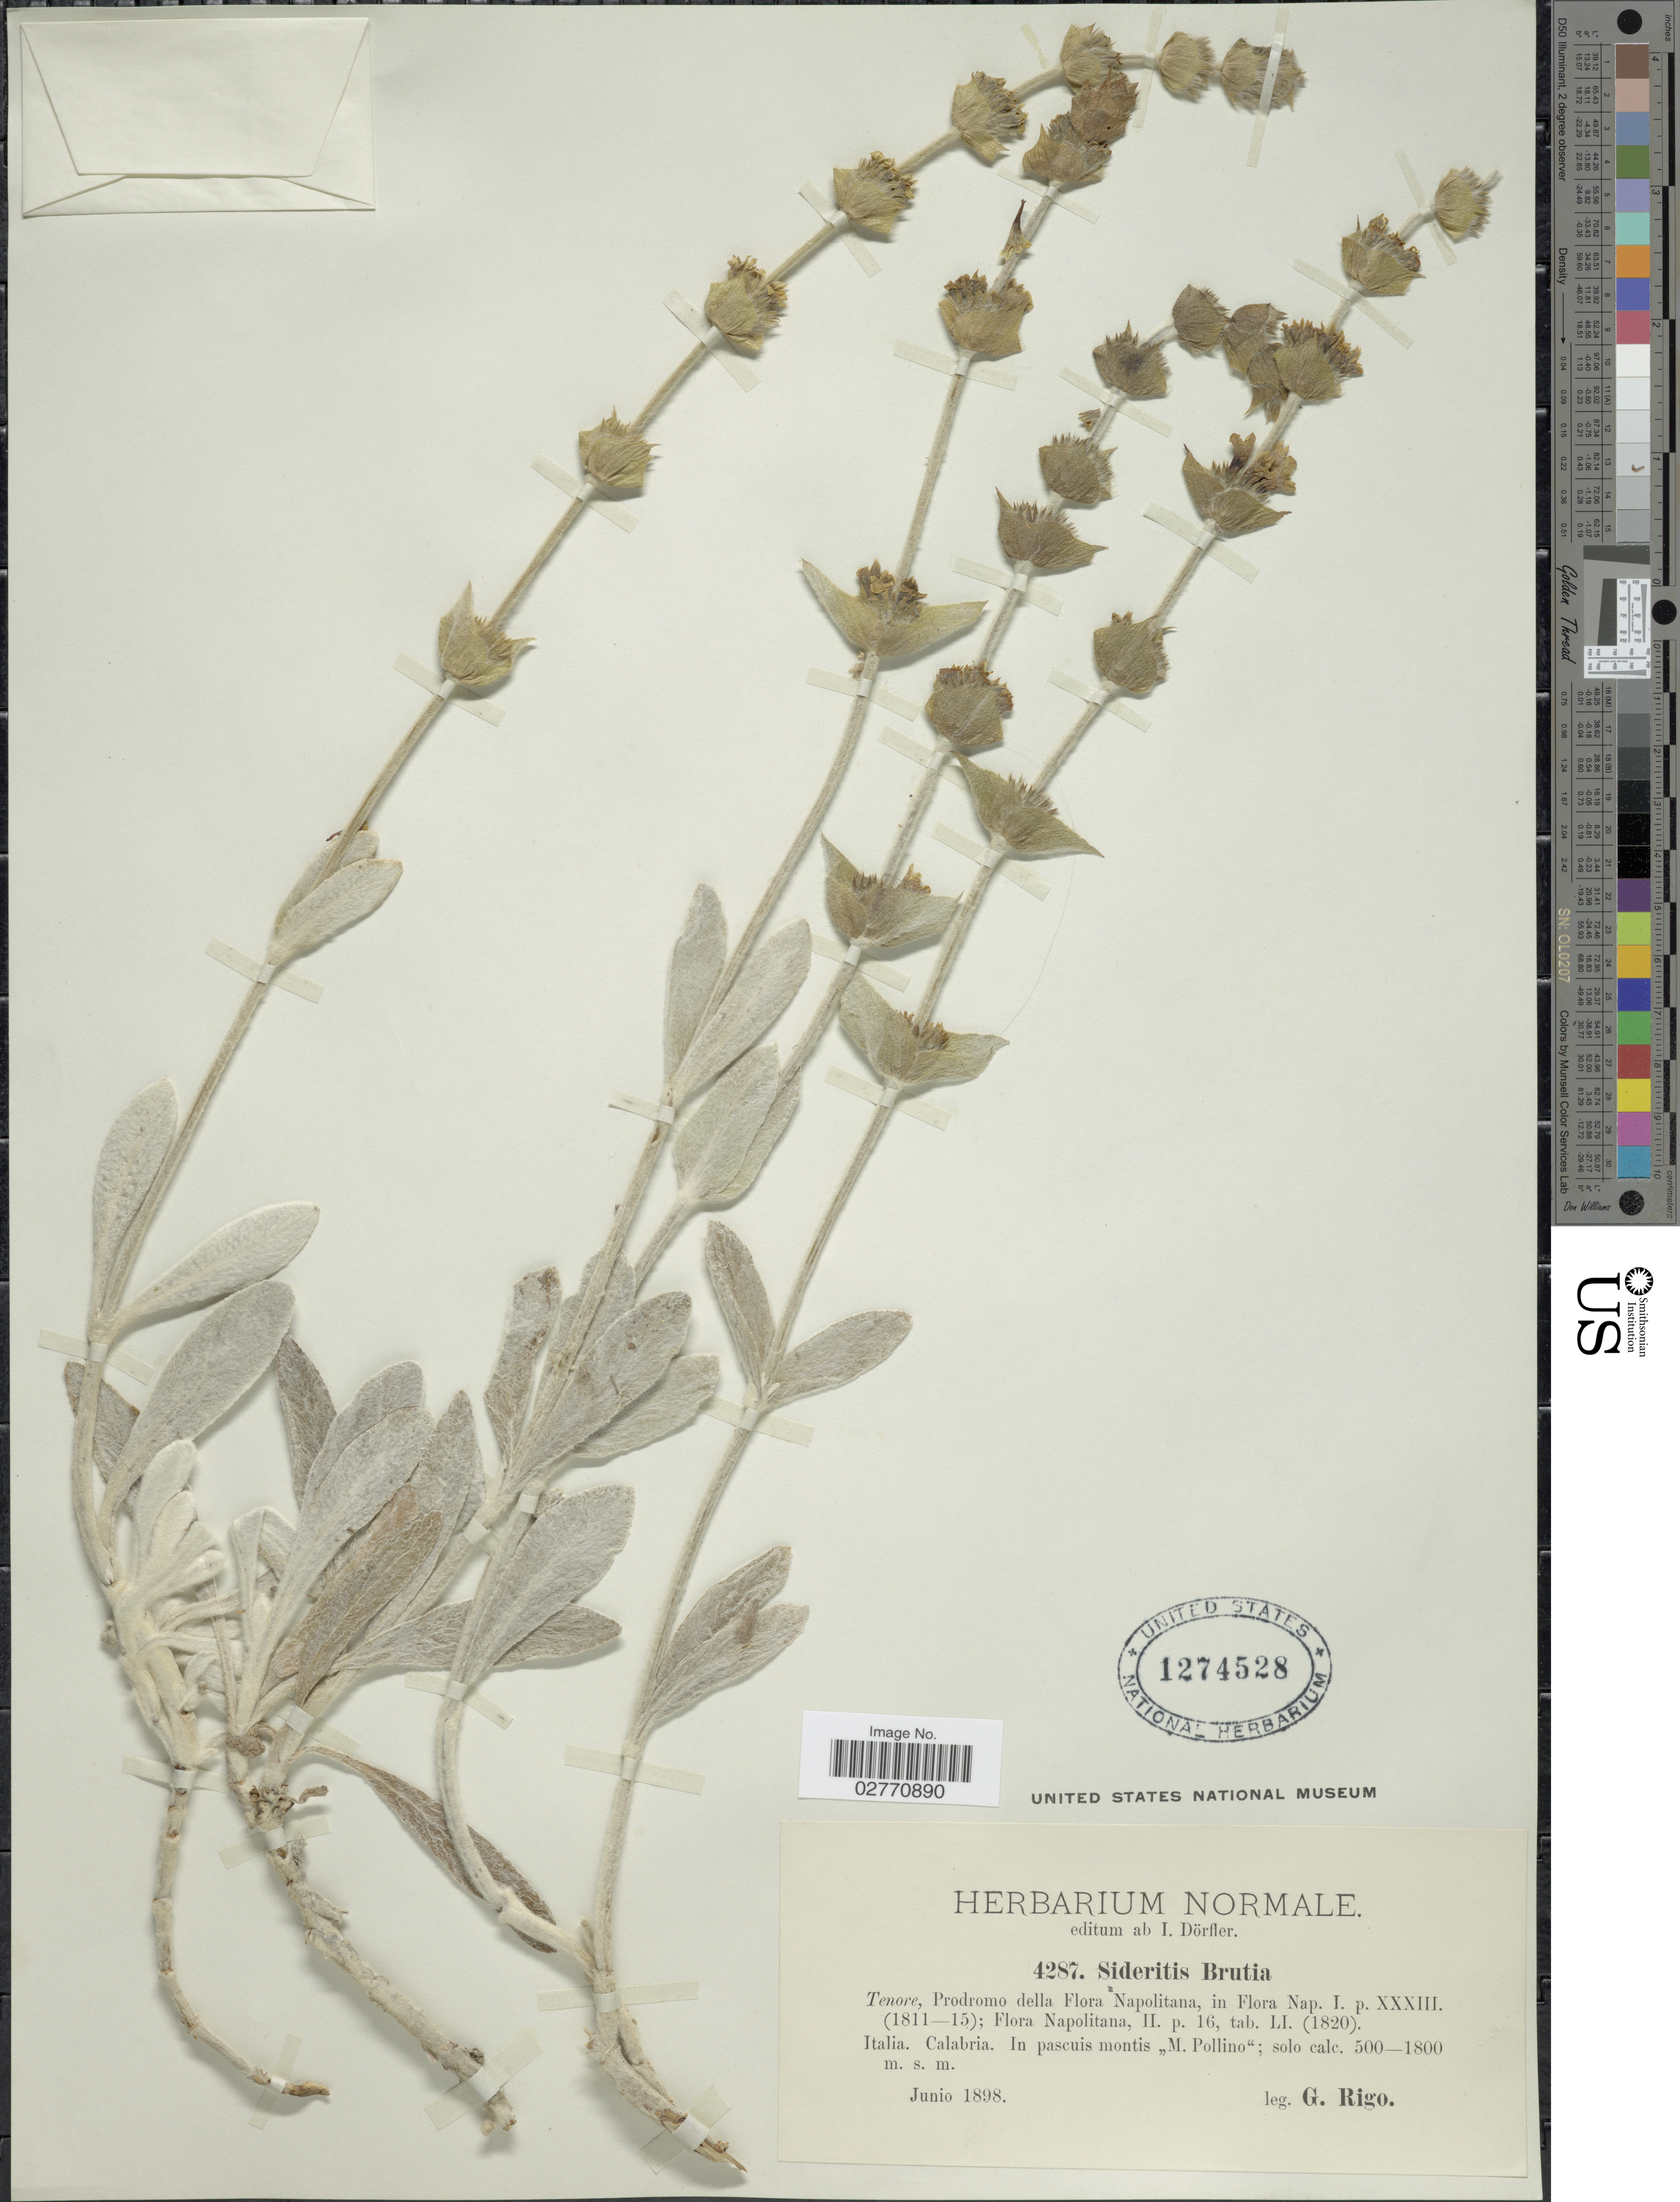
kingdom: Plantae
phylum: Tracheophyta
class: Magnoliopsida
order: Lamiales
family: Lamiaceae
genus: Sideritis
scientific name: Sideritis brutia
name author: Ten.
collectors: G. Rigo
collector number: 4287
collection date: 1898-06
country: Italy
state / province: Calabria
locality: Italia. In pascuis montis "M. Pollino"; solo calc.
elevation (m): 500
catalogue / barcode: US 1274528